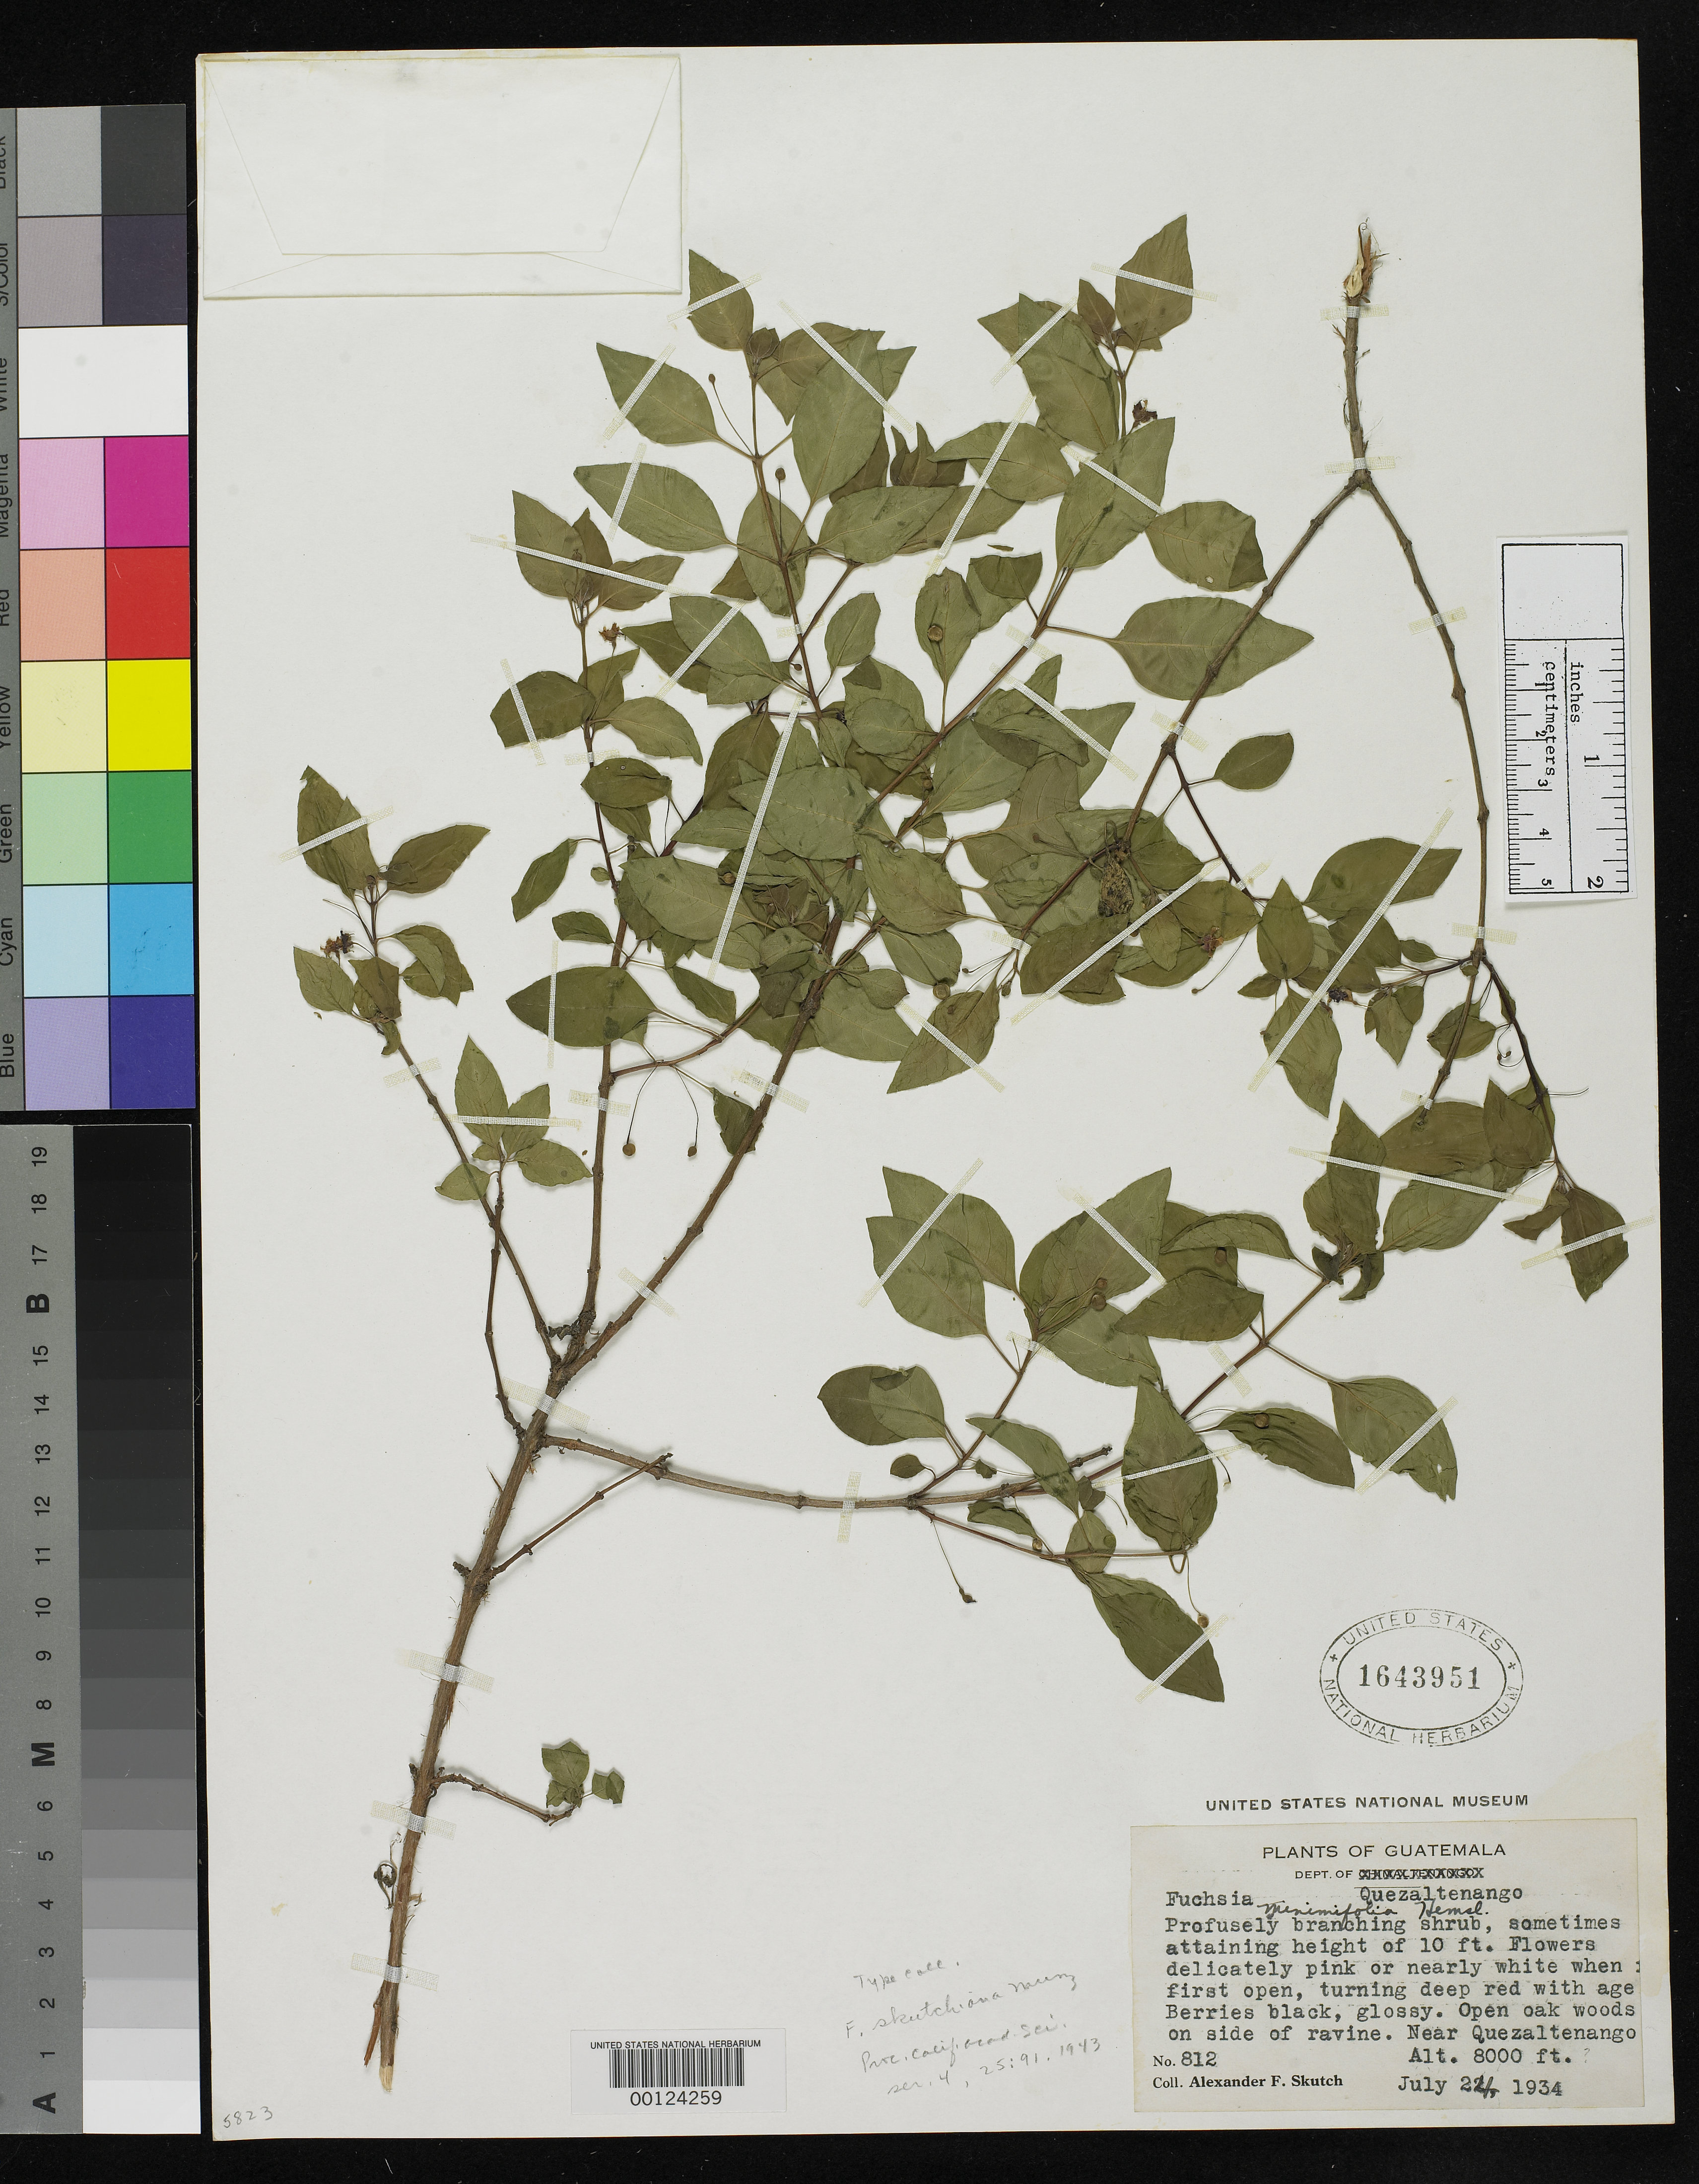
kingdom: Plantae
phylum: Tracheophyta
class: Magnoliopsida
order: Myrtales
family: Onagraceae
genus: Fuchsia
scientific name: Fuchsia skutchiana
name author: Munz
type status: Isotype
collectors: A. F. Skutch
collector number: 812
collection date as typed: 24 Jul 1934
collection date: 1934-07-24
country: Guatemala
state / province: Quetzaltenango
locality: Quezaltenango.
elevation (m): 2500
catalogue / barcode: US 1643951